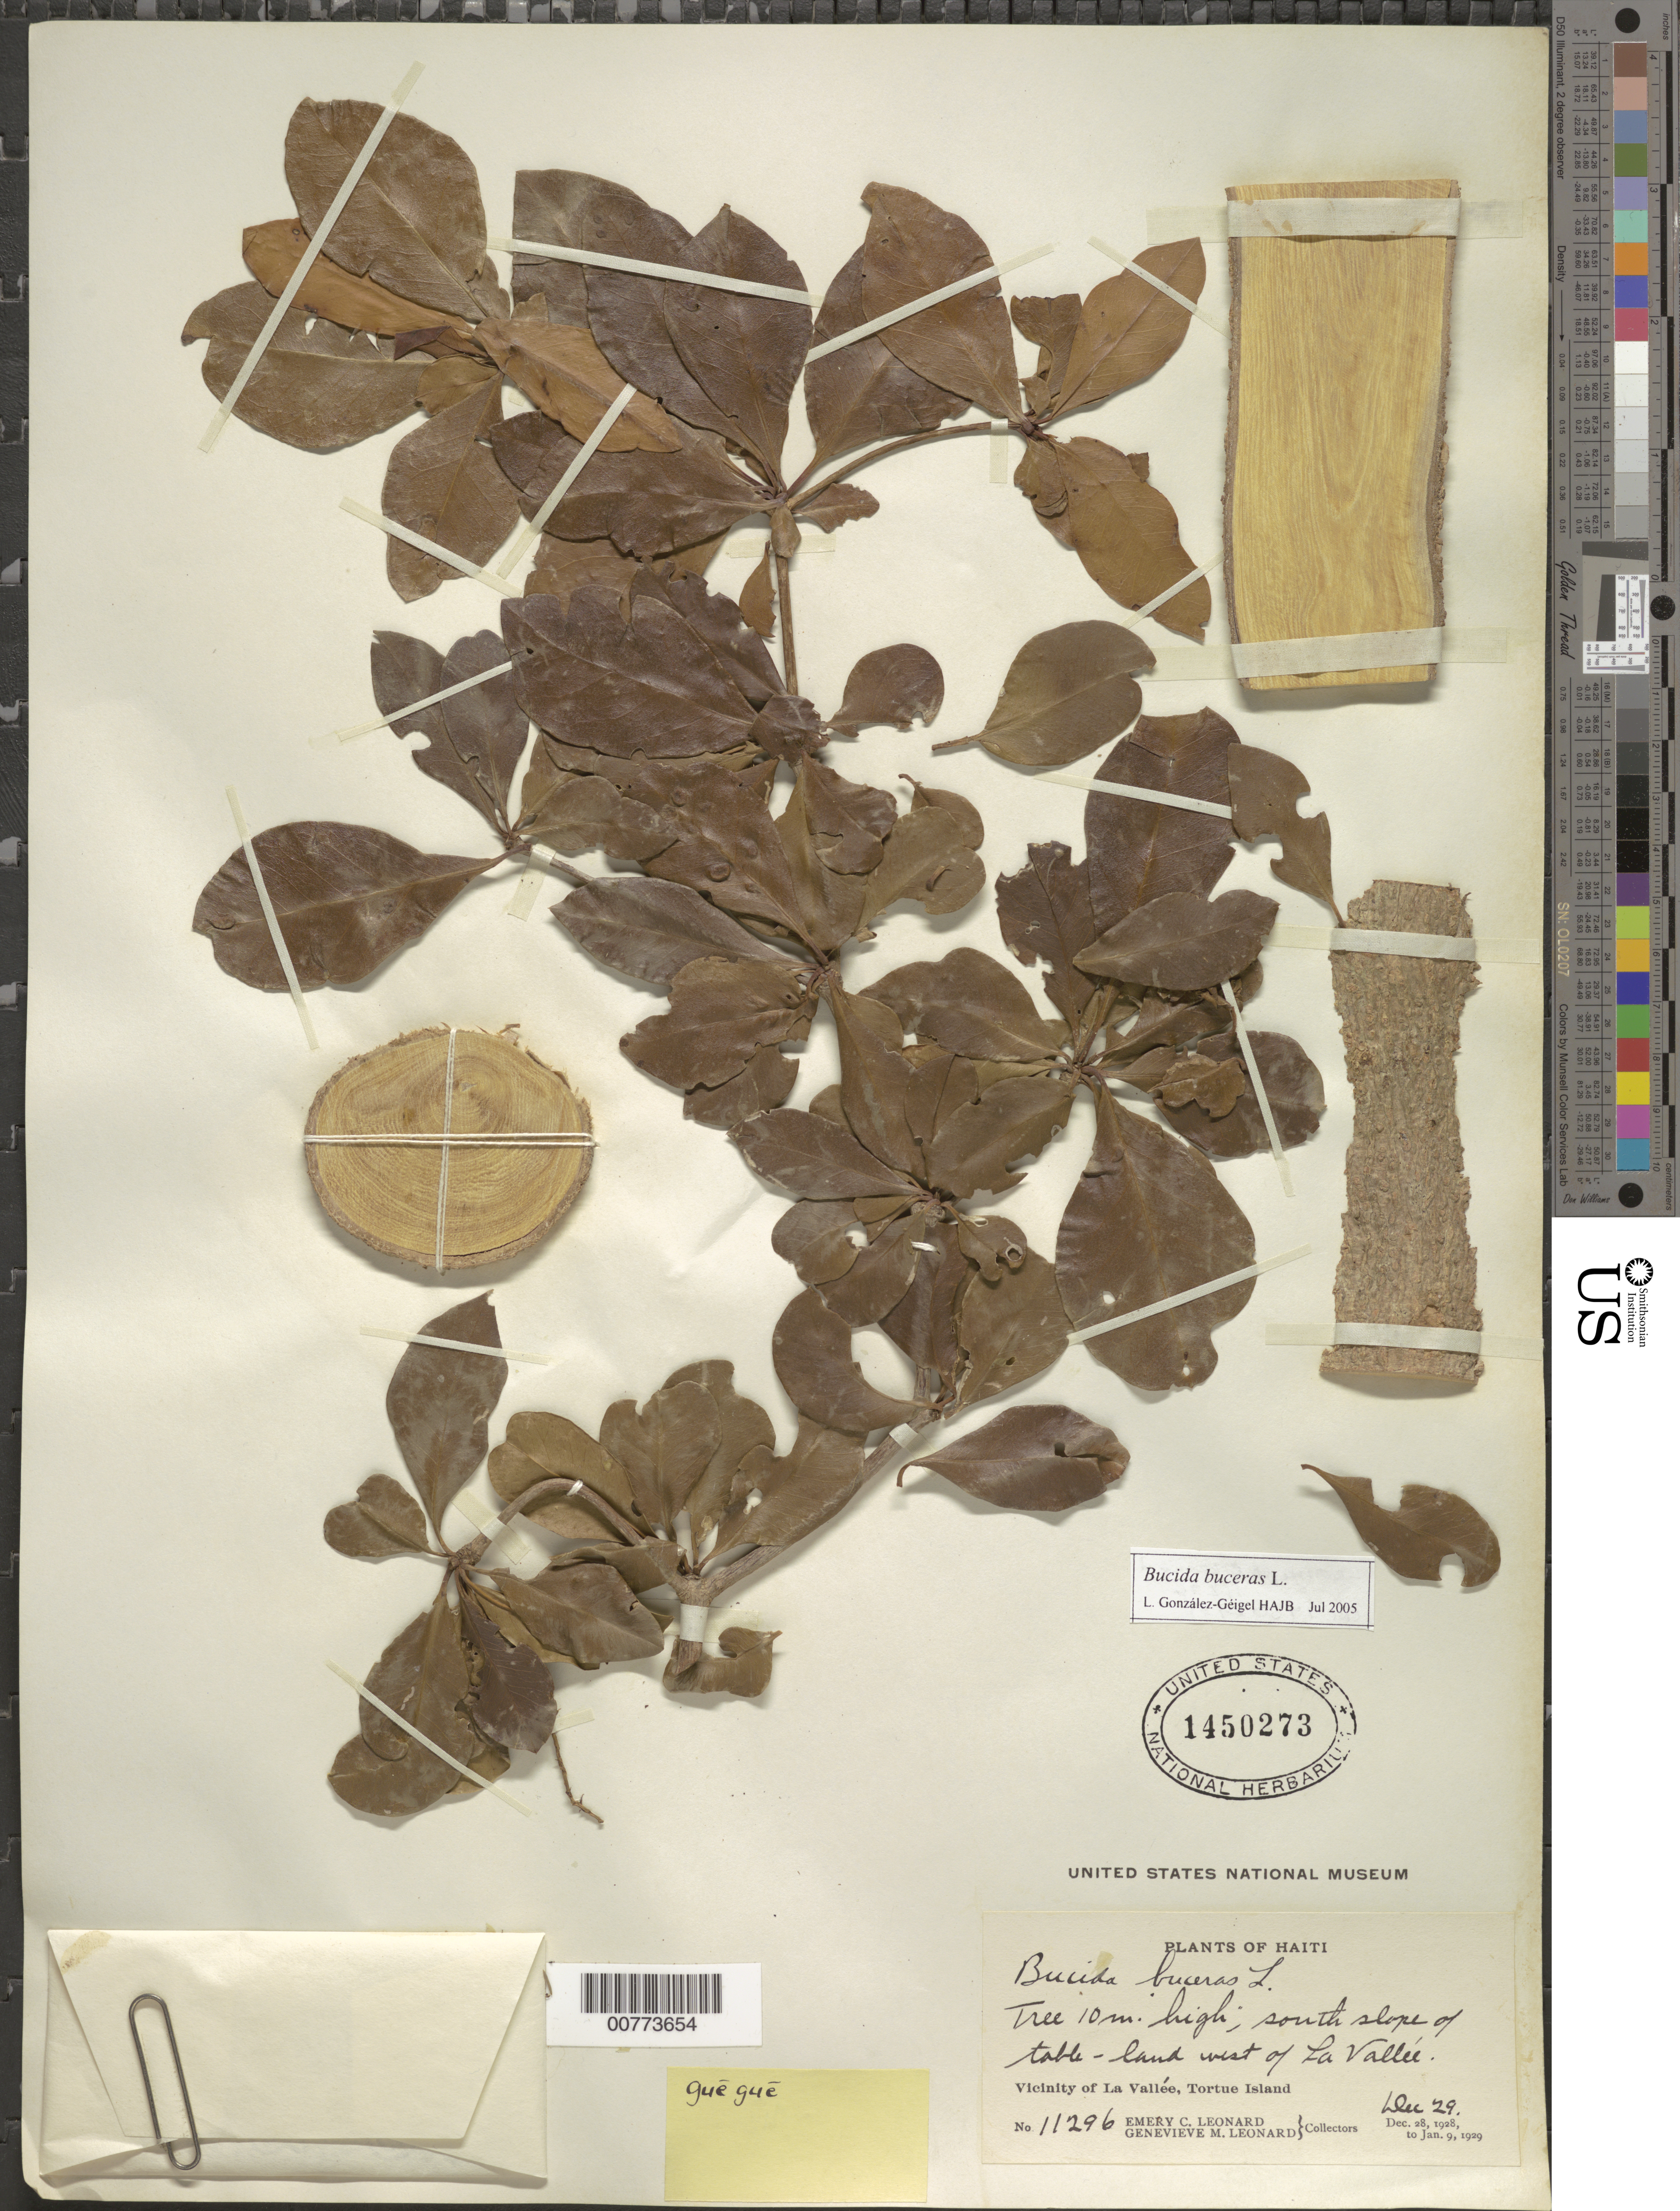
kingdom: Plantae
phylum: Tracheophyta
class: Magnoliopsida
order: Myrtales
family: Combretaceae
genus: Terminalia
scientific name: Terminalia buceras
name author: (L.) C. Wright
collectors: E. C. Leonard & G. M. Leonard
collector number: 11296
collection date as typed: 29 Dec 1928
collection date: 1928-12-29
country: Haiti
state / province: Nord-Óuest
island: Île de la Tortue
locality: Tortue Island, vicinity of La Vallée, south slope of tableland west of La Vallée.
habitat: Slope of tableland.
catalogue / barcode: US 1450273